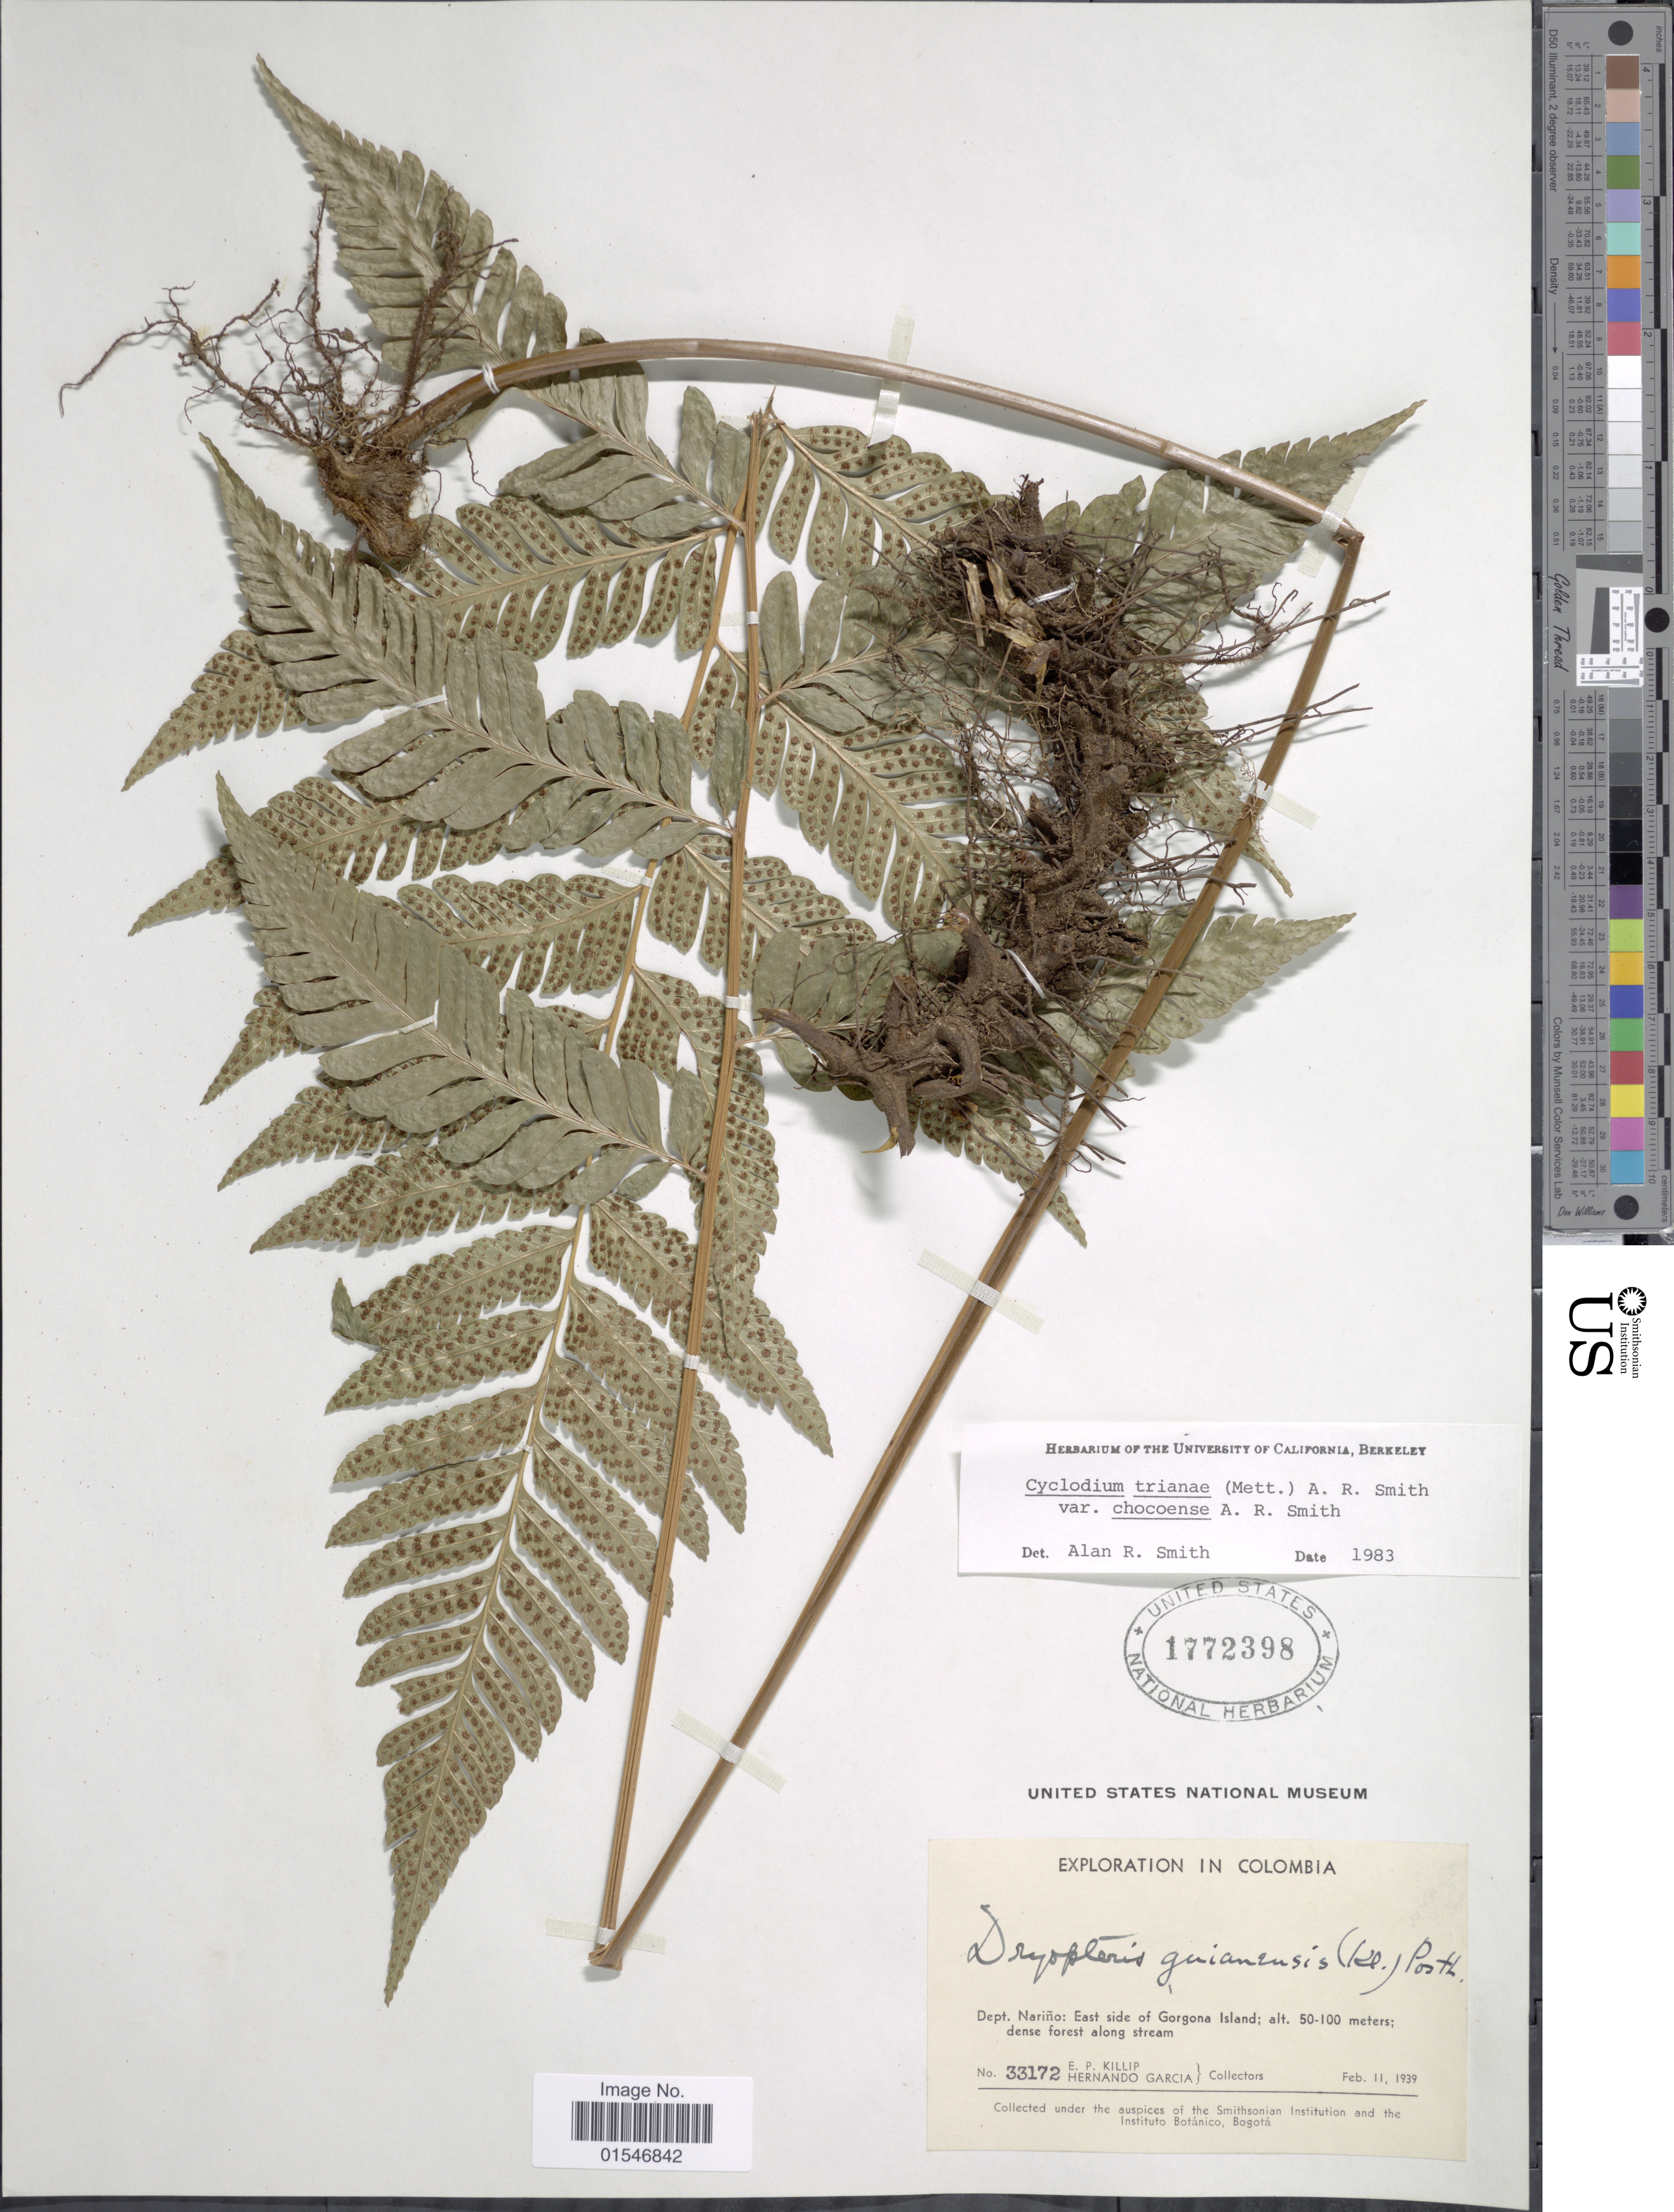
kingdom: Plantae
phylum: Tracheophyta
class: Polypodiopsida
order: Polypodiales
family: Dryopteridaceae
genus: Cyclodium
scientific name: Cyclodium trianae var. chocoense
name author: A.R. Sm.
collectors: E. P. Killip & H. Garcia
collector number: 33172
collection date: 1939-02-11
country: Colombia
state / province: Nariño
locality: Colombia, Dept. Narino: East side of Gorgona Island, dense forest along stream.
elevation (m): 50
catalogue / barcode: US 1772398